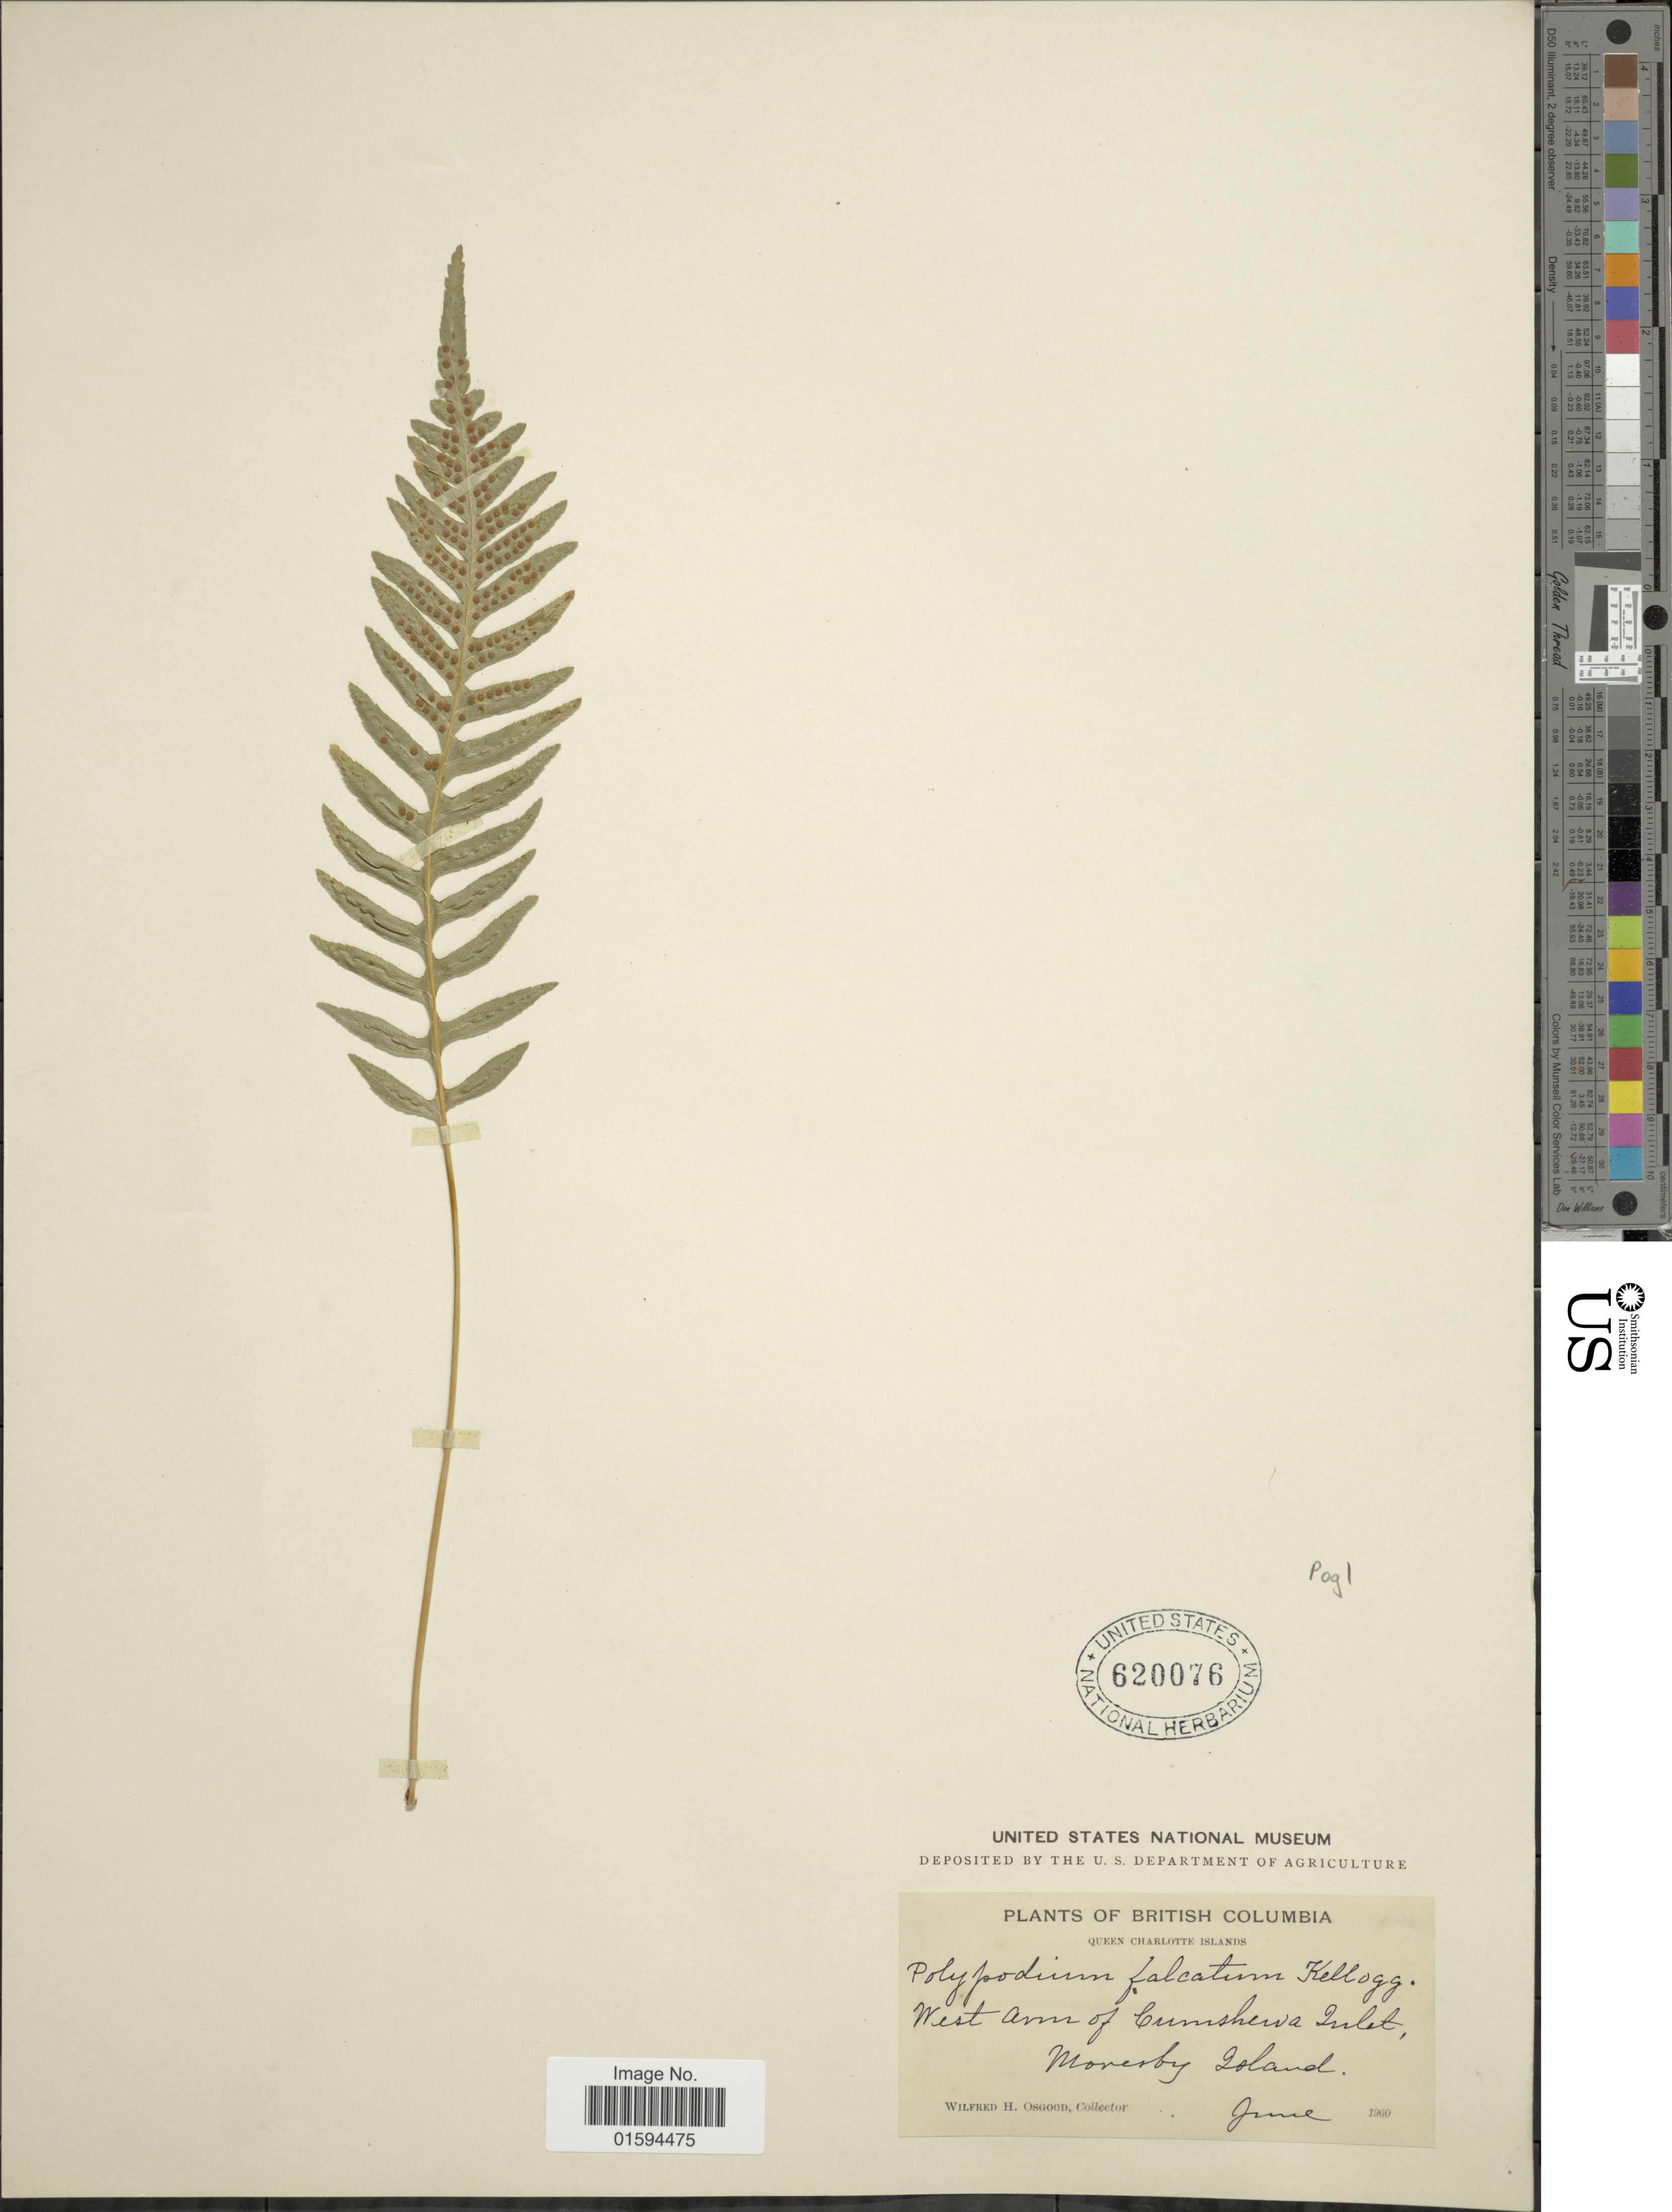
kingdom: Plantae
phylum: Tracheophyta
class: Polypodiopsida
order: Polypodiales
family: Polypodiaceae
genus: Polypodium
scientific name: Polypodium glycyrrhiza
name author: D.C. Eaton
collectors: W. Osgood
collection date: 1900-06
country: Canada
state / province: British Columbia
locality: Queen Charlotte Islands, West Arm of Cumshewa Inlet, Moresby Island.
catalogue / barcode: US 620076